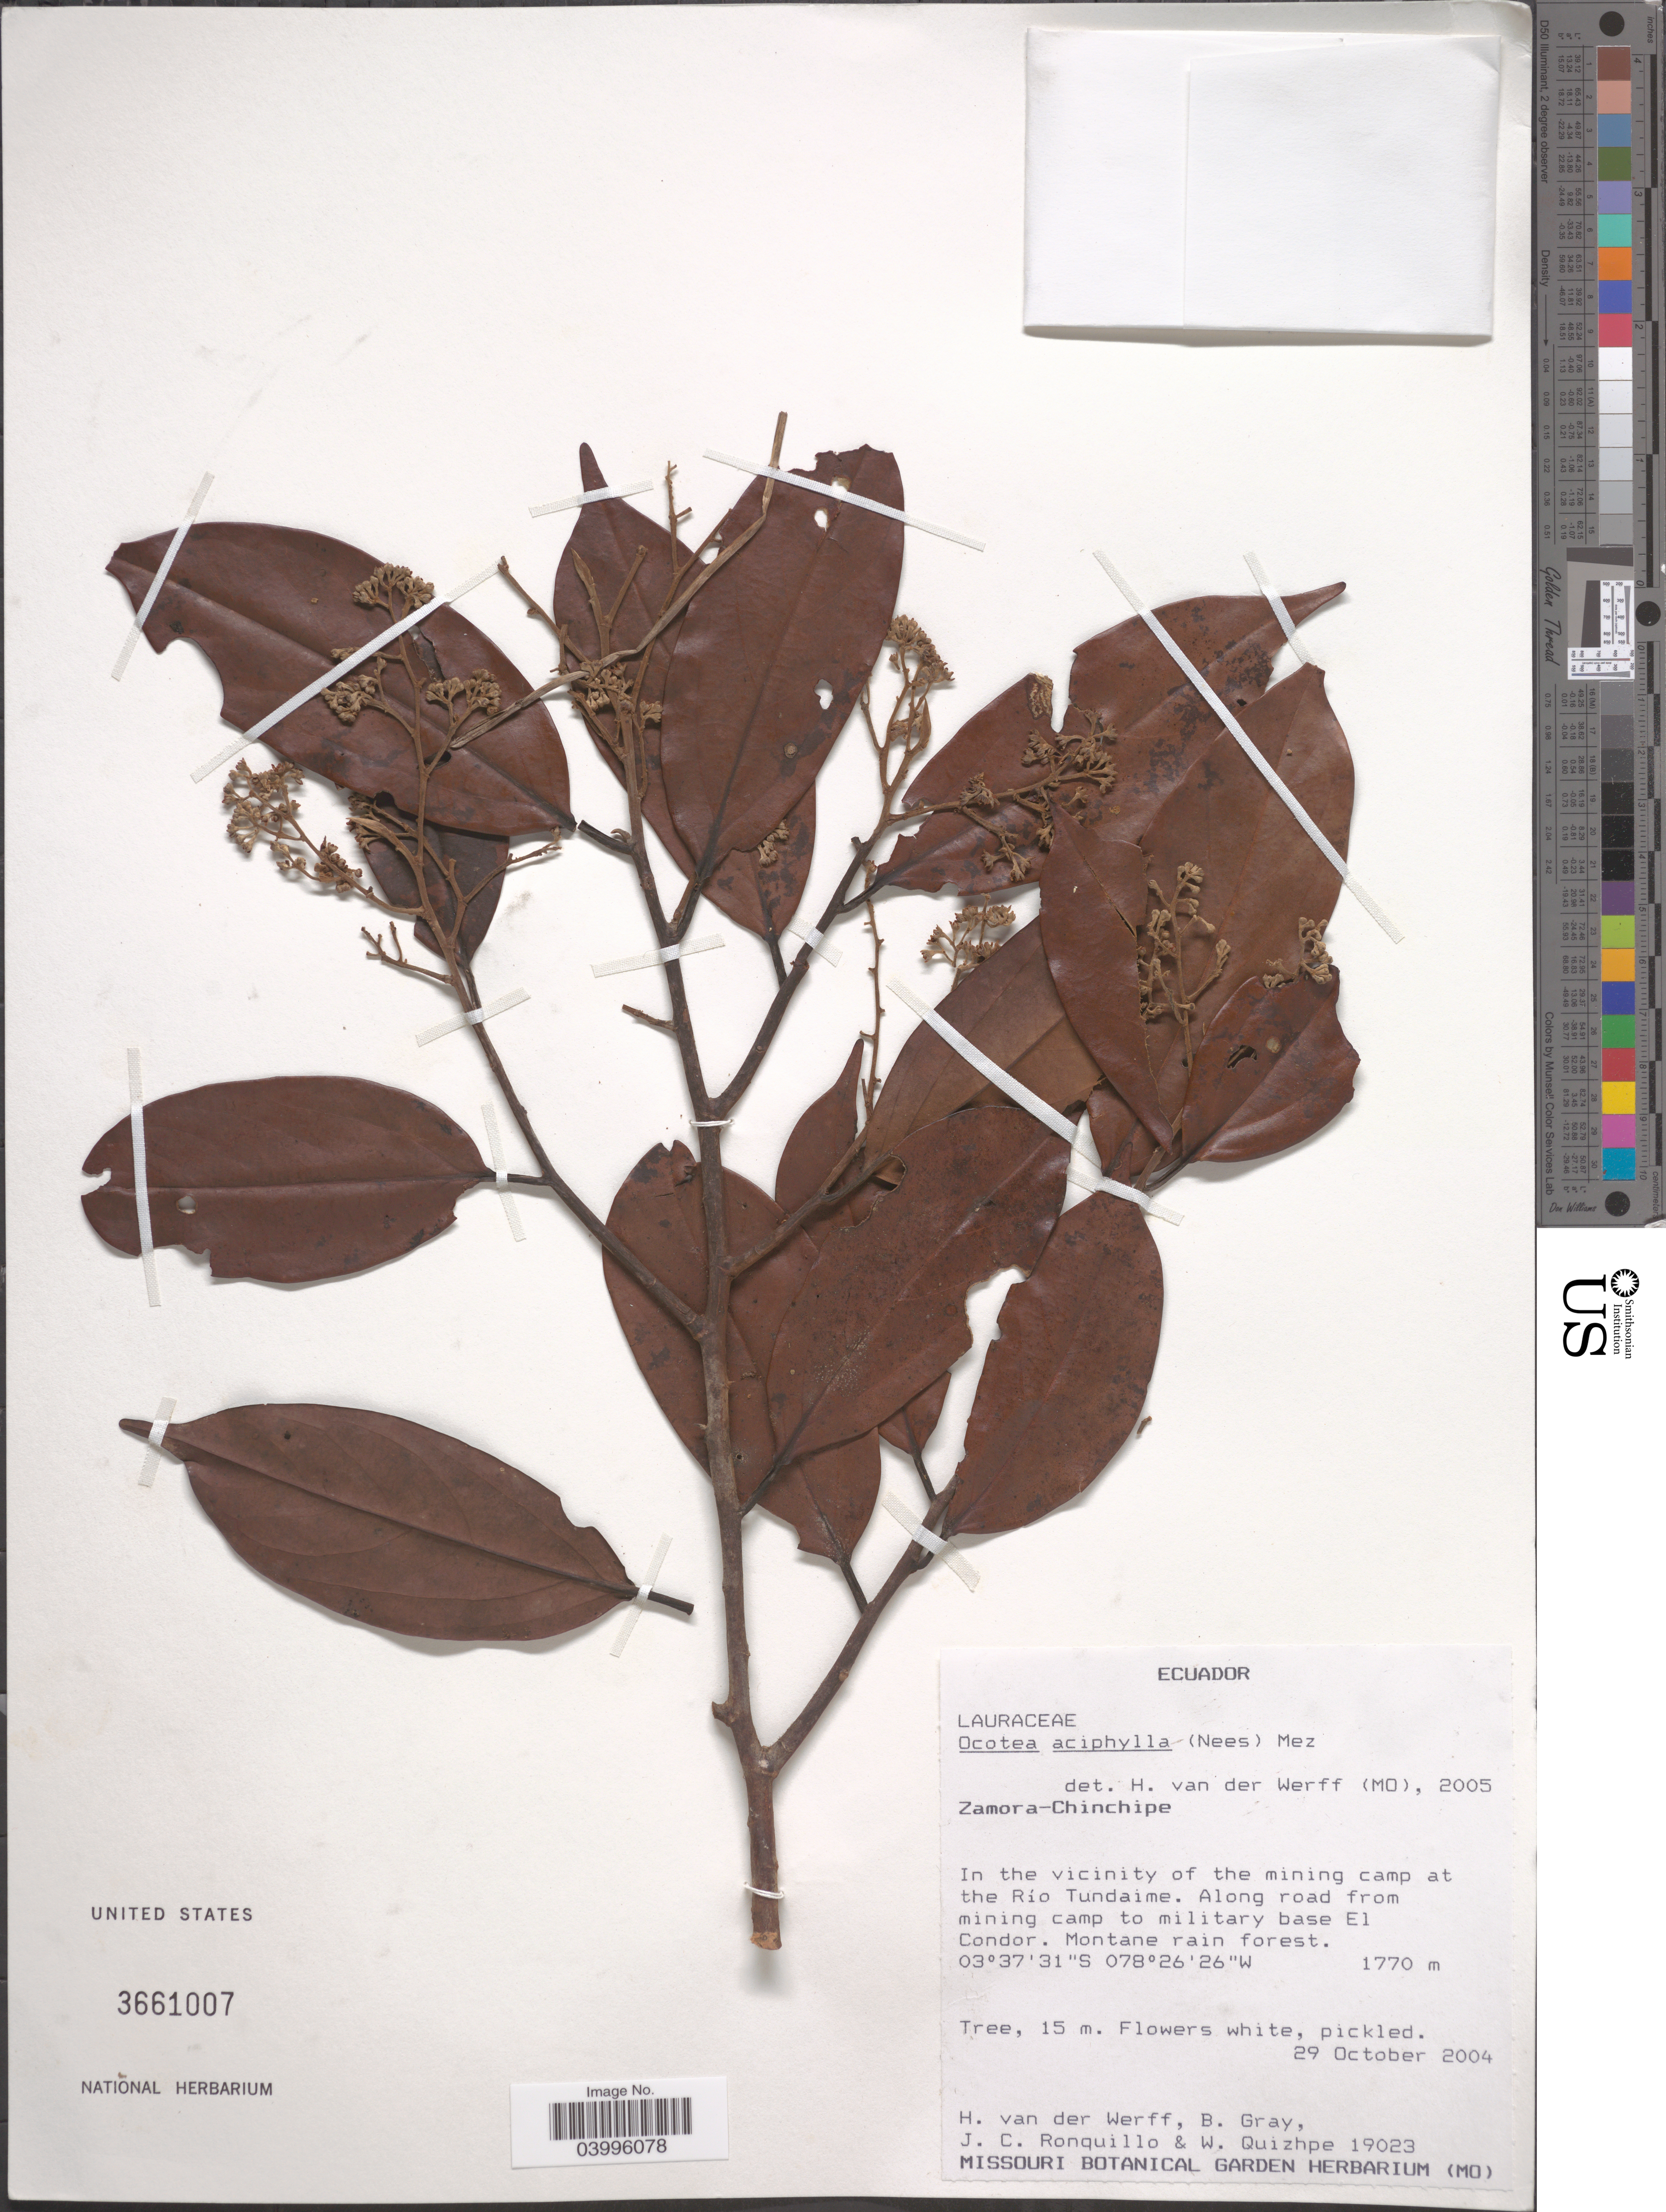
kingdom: Plantae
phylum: Tracheophyta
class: Magnoliopsida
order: Laurales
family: Lauraceae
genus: Ocotea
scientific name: Ocotea aciphylla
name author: (Nees & Mart.) Mez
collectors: H. van der Werff, B. Gray, J. Ronquillo & W. Quizhpe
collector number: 19023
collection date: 2004-10-29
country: Ecuador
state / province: Zamora-Chinchipe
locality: In the vicinity of the mining camp at the Río Tundaime. Along road from mining camp to military base El Condor.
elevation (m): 1770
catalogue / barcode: US 3661007